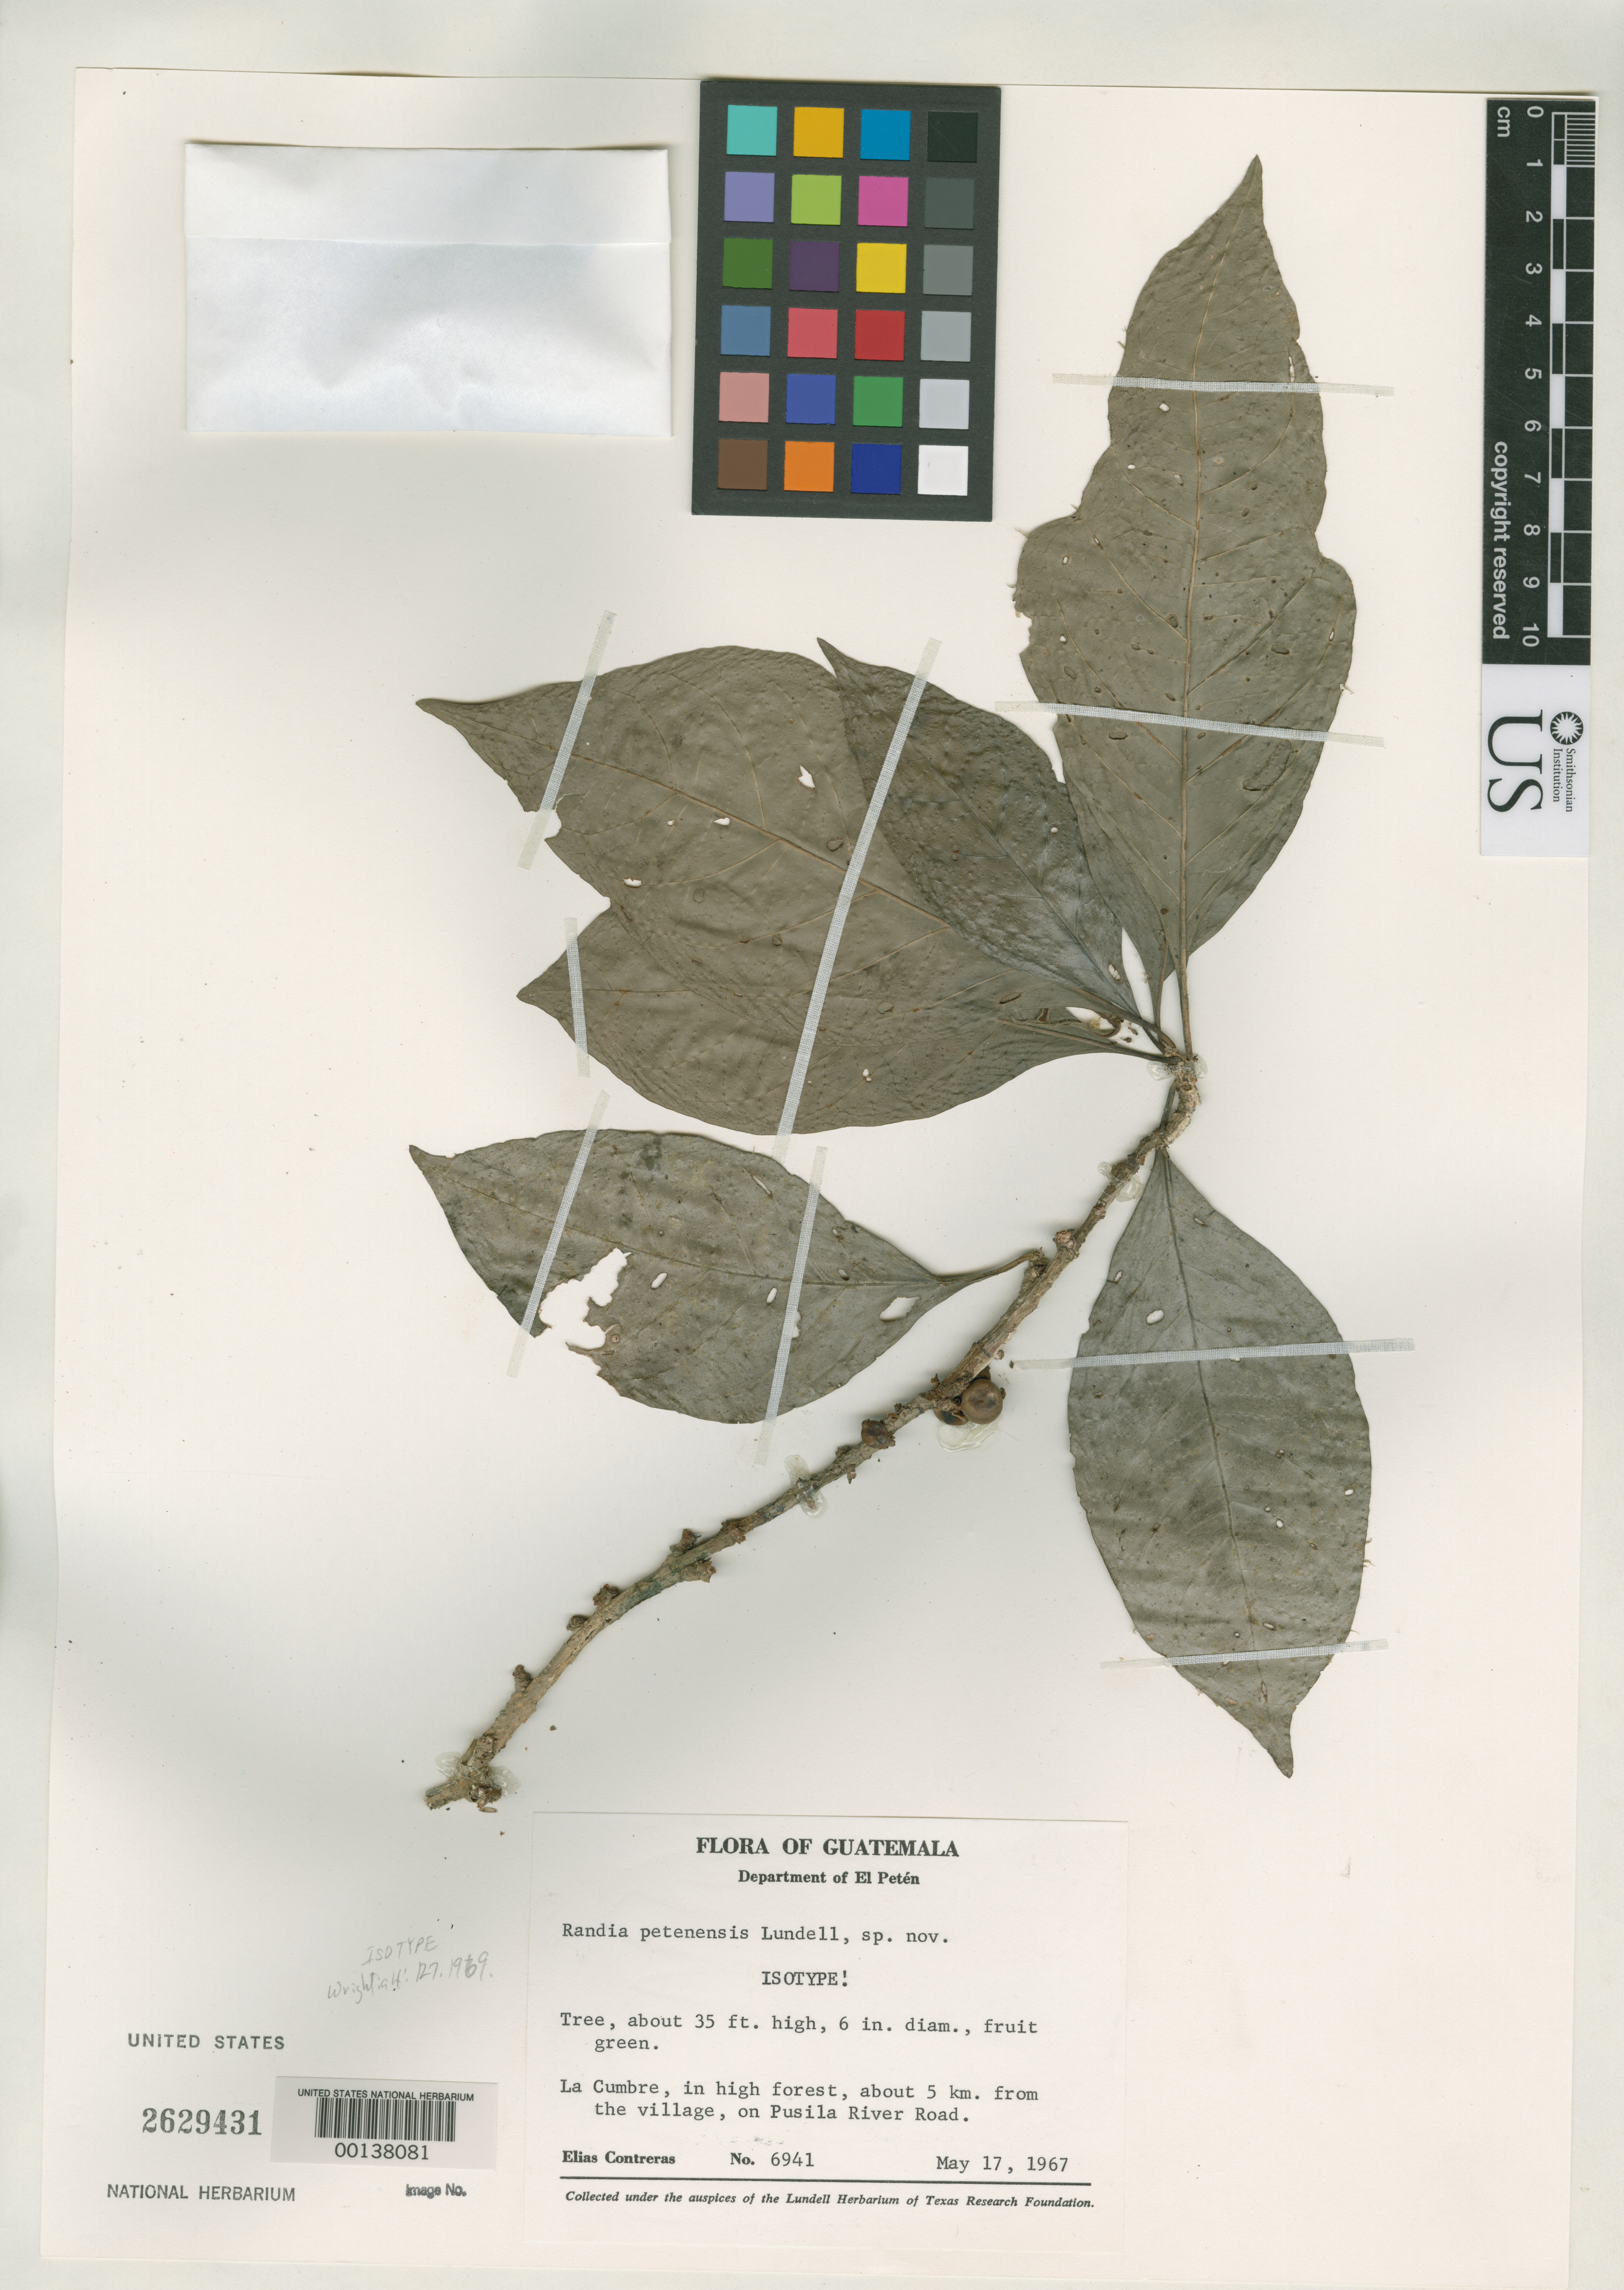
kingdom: Plantae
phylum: Tracheophyta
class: Magnoliopsida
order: Gentianales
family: Rubiaceae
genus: Randia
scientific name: Randia petenensis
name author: Lundell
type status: Isotype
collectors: E. Contreras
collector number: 6941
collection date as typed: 17 May 1967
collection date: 1967-05-17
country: Guatemala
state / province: El Petén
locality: La Cumbre.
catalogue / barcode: US 2629431